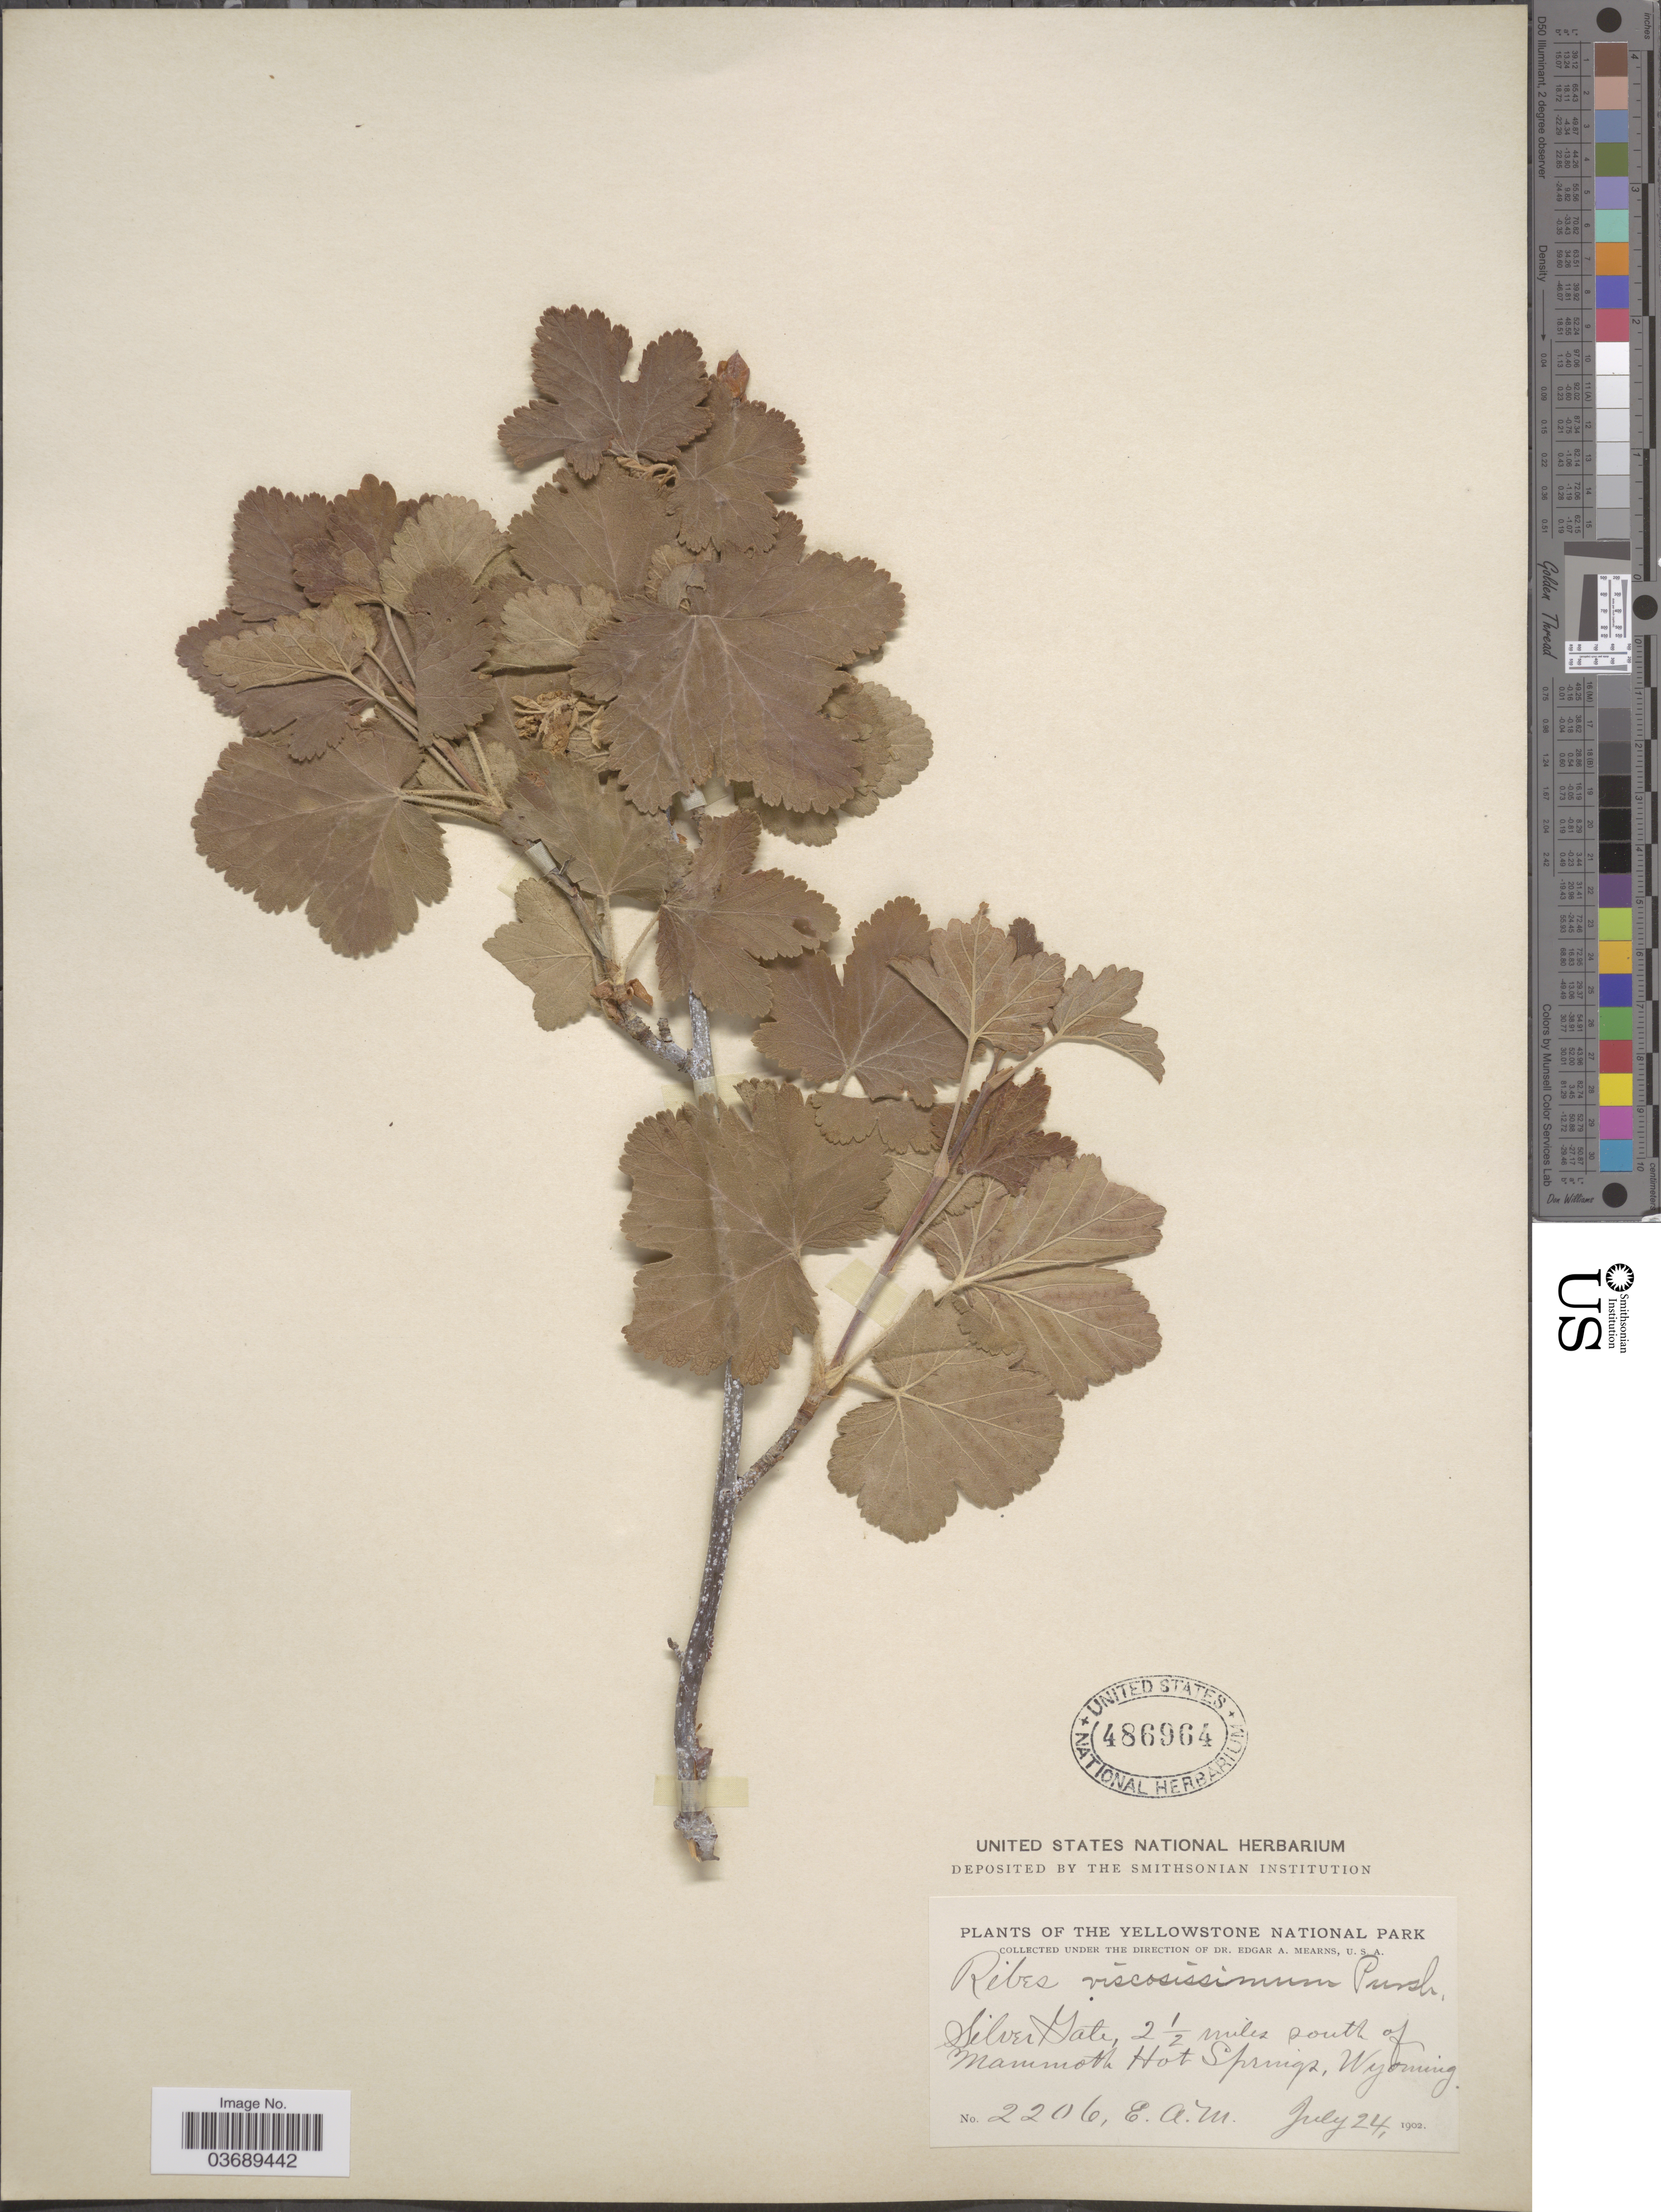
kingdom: Plantae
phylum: Tracheophyta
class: Magnoliopsida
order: Saxifragales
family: Grossulariaceae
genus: Ribes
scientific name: Ribes viscosissimum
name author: Pursh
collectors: E. A. Mearns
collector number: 2206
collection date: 1902-07-24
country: United States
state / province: Wyoming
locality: The Yellowstone National park. Silver Gate, 2½ miles south of Mammoth Hot Springs.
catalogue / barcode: US 486964